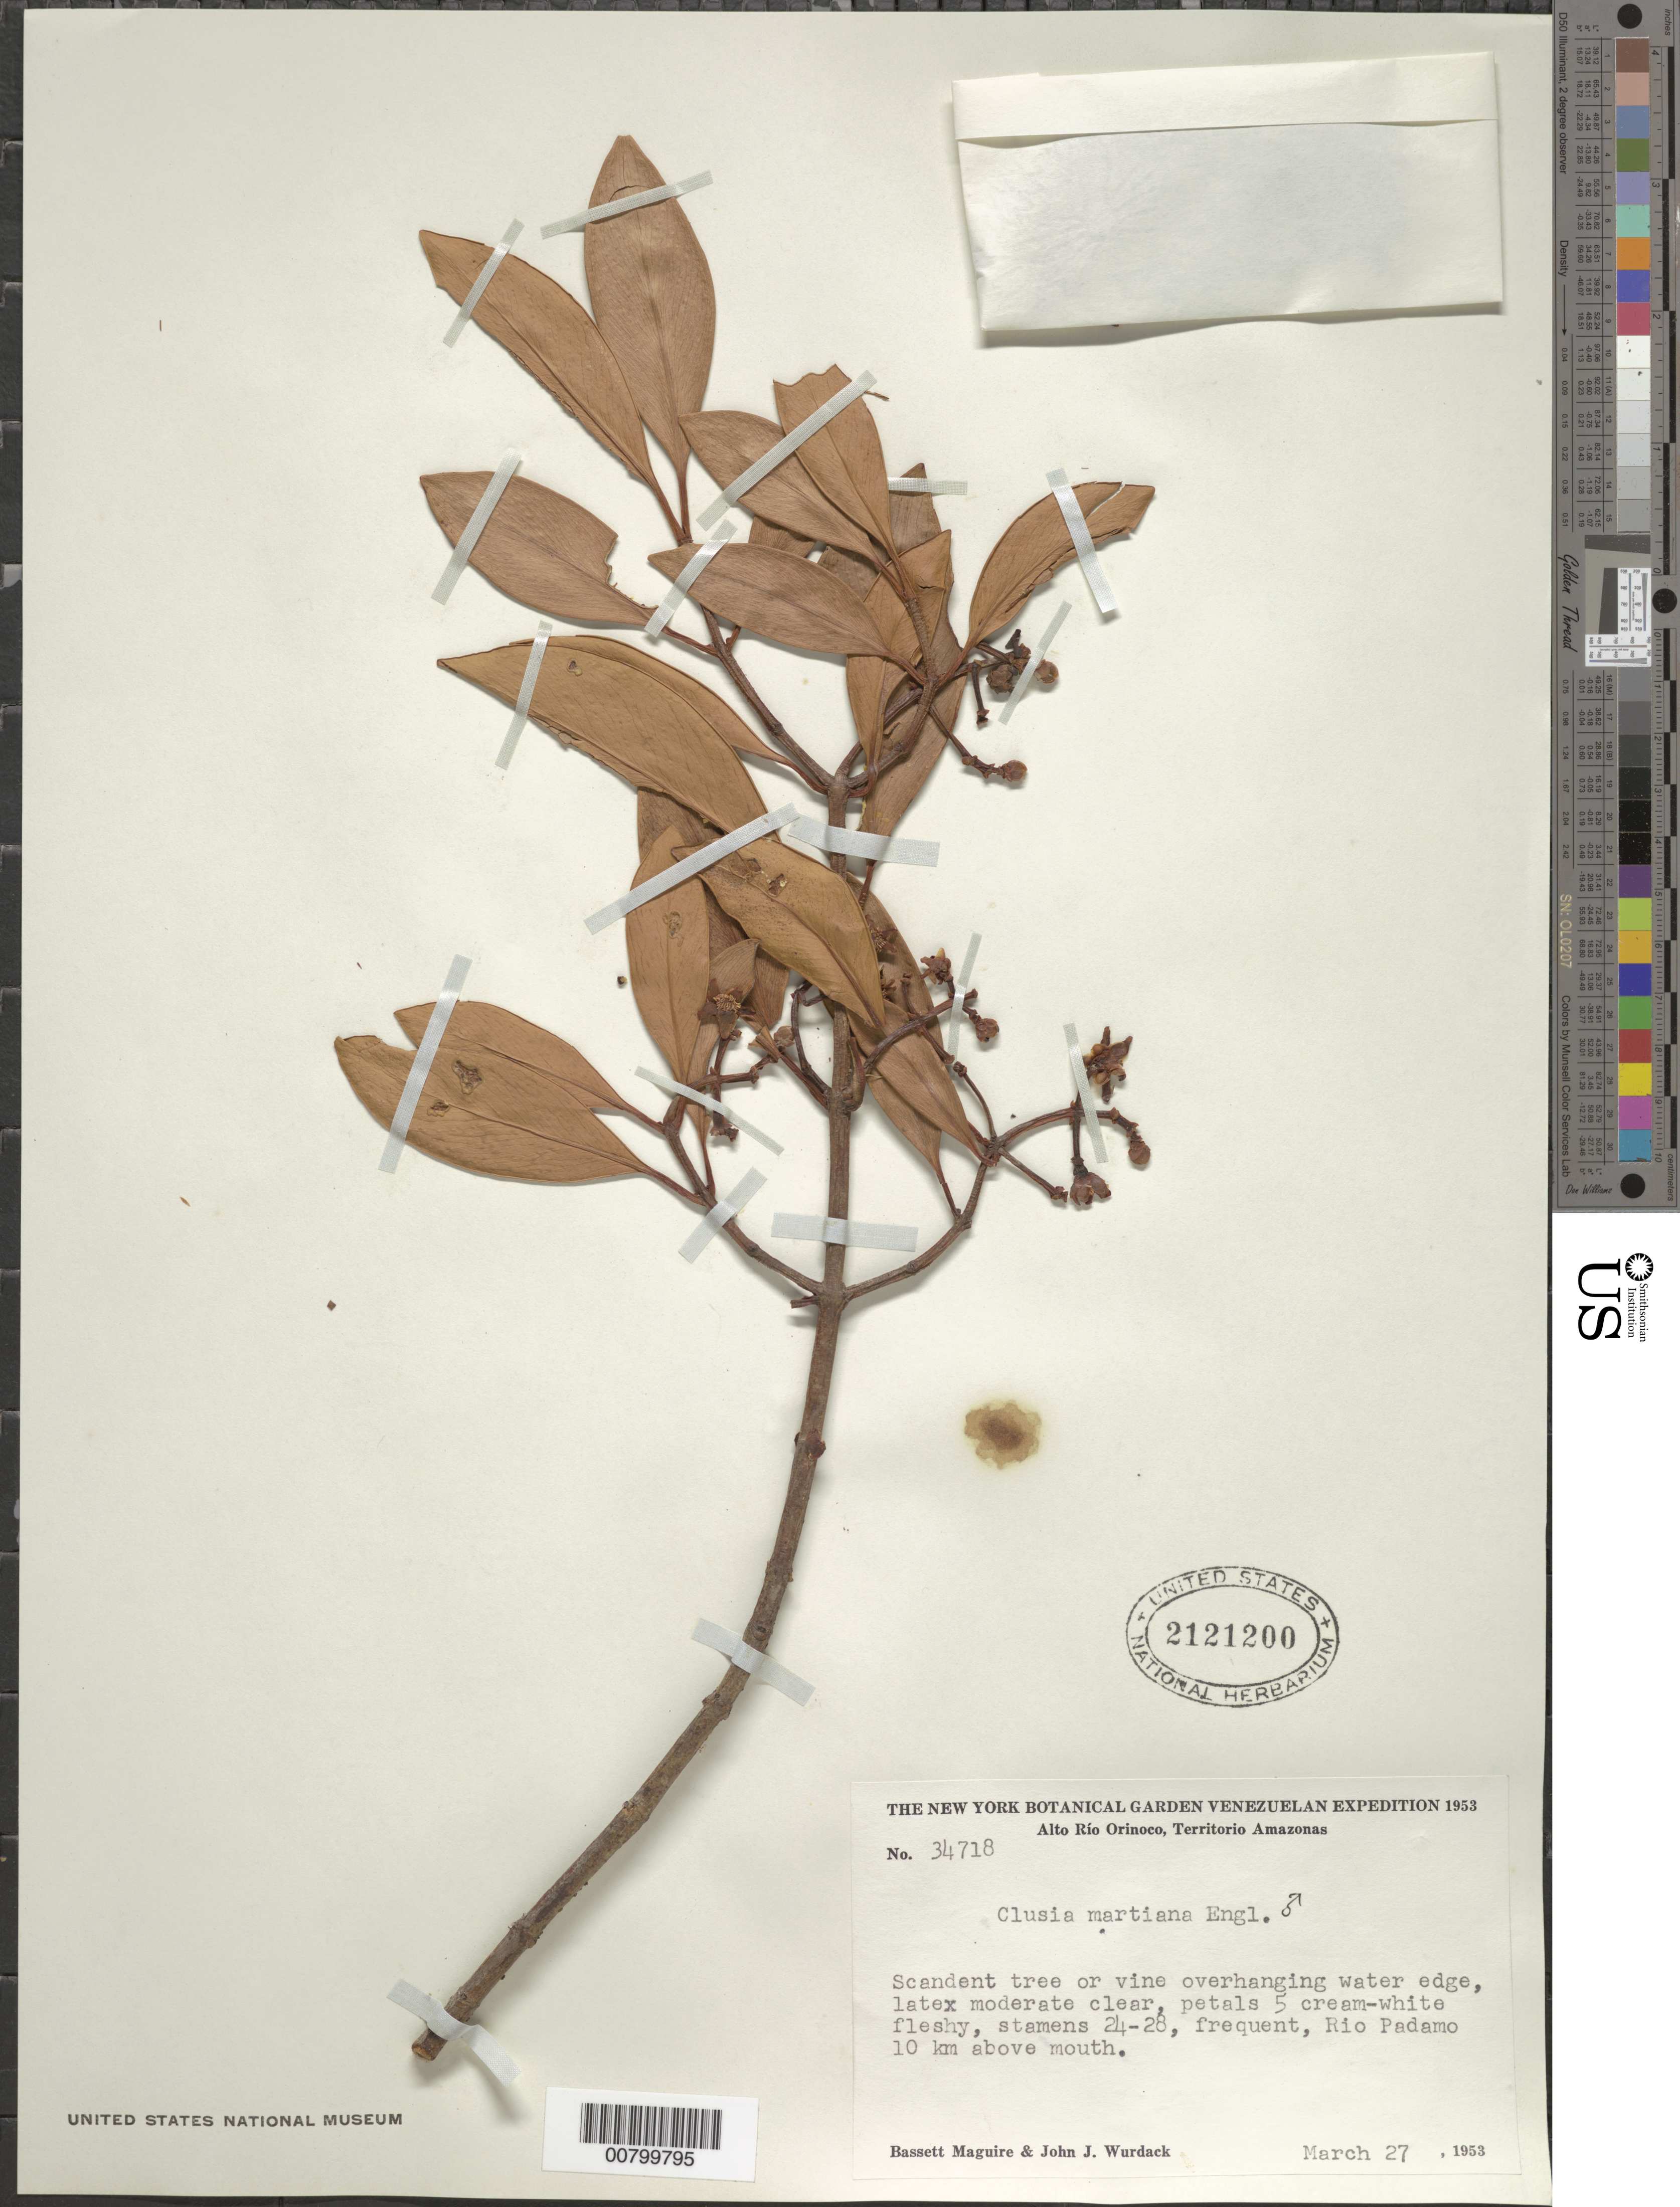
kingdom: Plantae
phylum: Tracheophyta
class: Magnoliopsida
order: Malpighiales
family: Clusiaceae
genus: Clusia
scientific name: Clusia martiana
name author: Engl.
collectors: B. Maguire & J. J. Wurdack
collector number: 34718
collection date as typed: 27-Mar-53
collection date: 1953-03-27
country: Venezuela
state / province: Amazonas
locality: Alto Río Orinoco, Río Padamo, 10 km above mouth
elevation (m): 150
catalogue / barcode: US 2121200